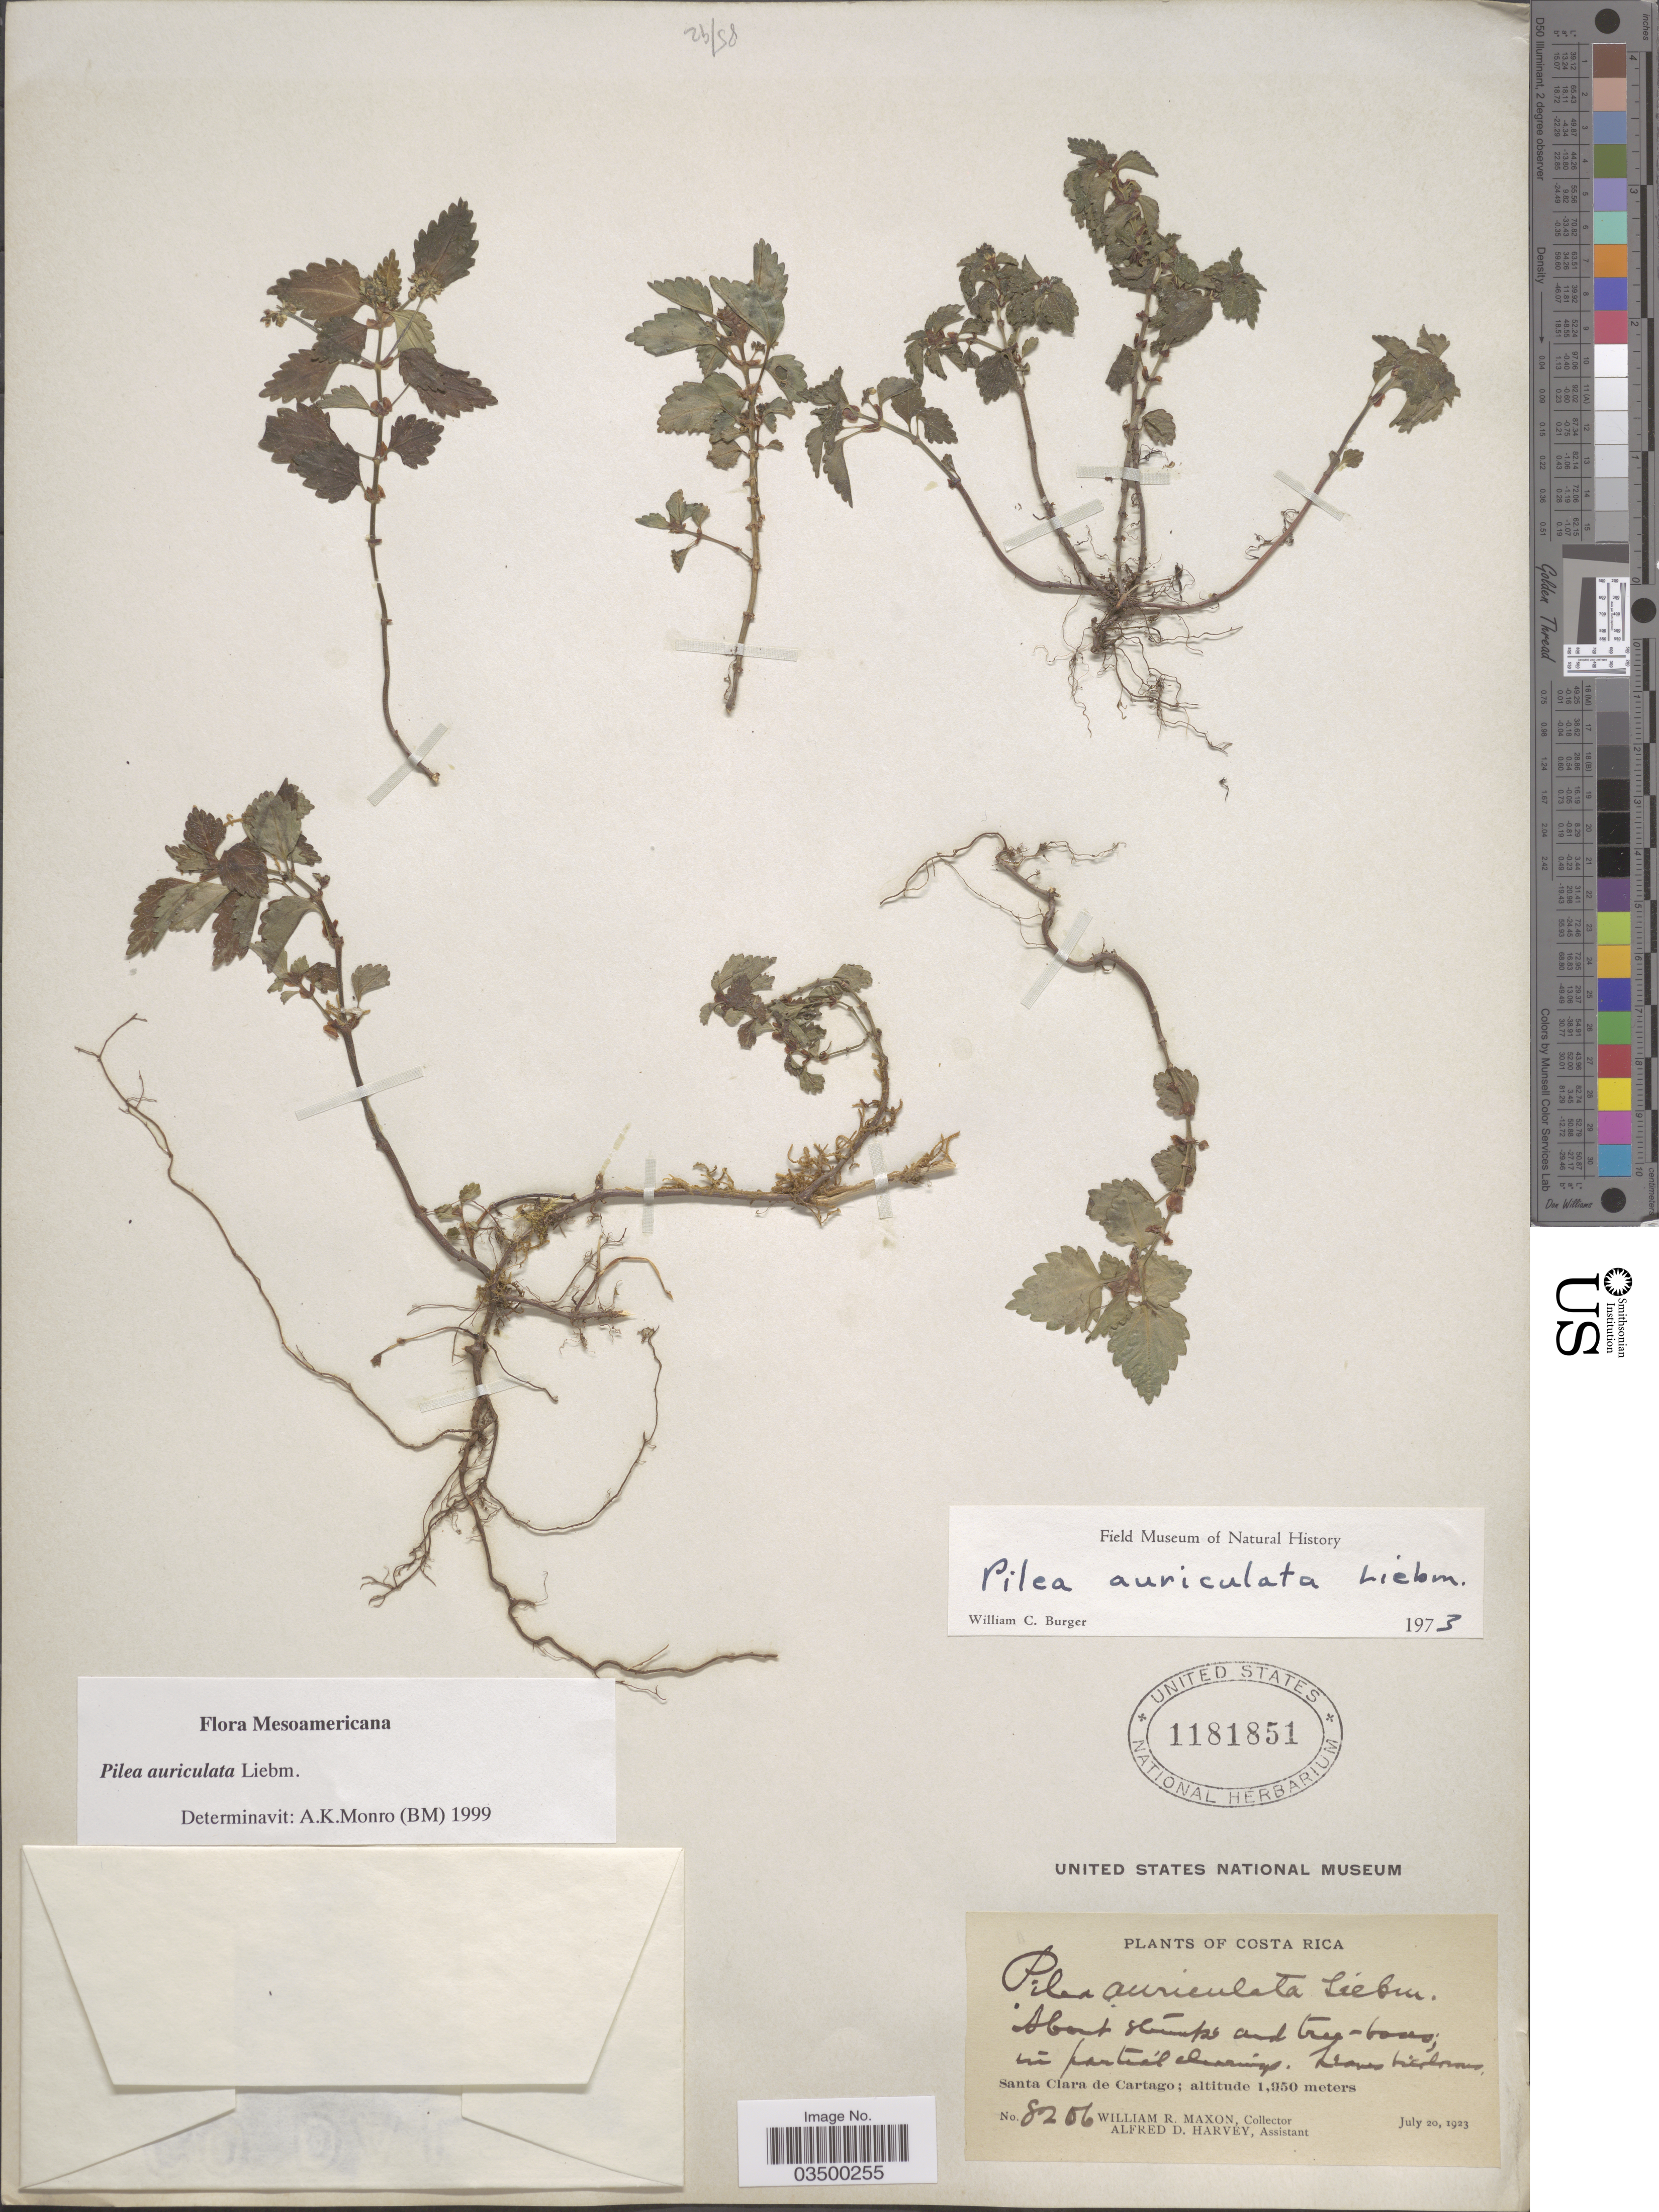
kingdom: Plantae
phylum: Tracheophyta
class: Magnoliopsida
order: Rosales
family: Urticaceae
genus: Pilea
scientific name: Pilea auriculata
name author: Liebm.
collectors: W. R. Maxon & A. D. Harvey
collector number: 8256*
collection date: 1923-07-20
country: Costa Rica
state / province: Cartago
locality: Santa Clara de Cartago.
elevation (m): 1950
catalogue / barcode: US 1181851